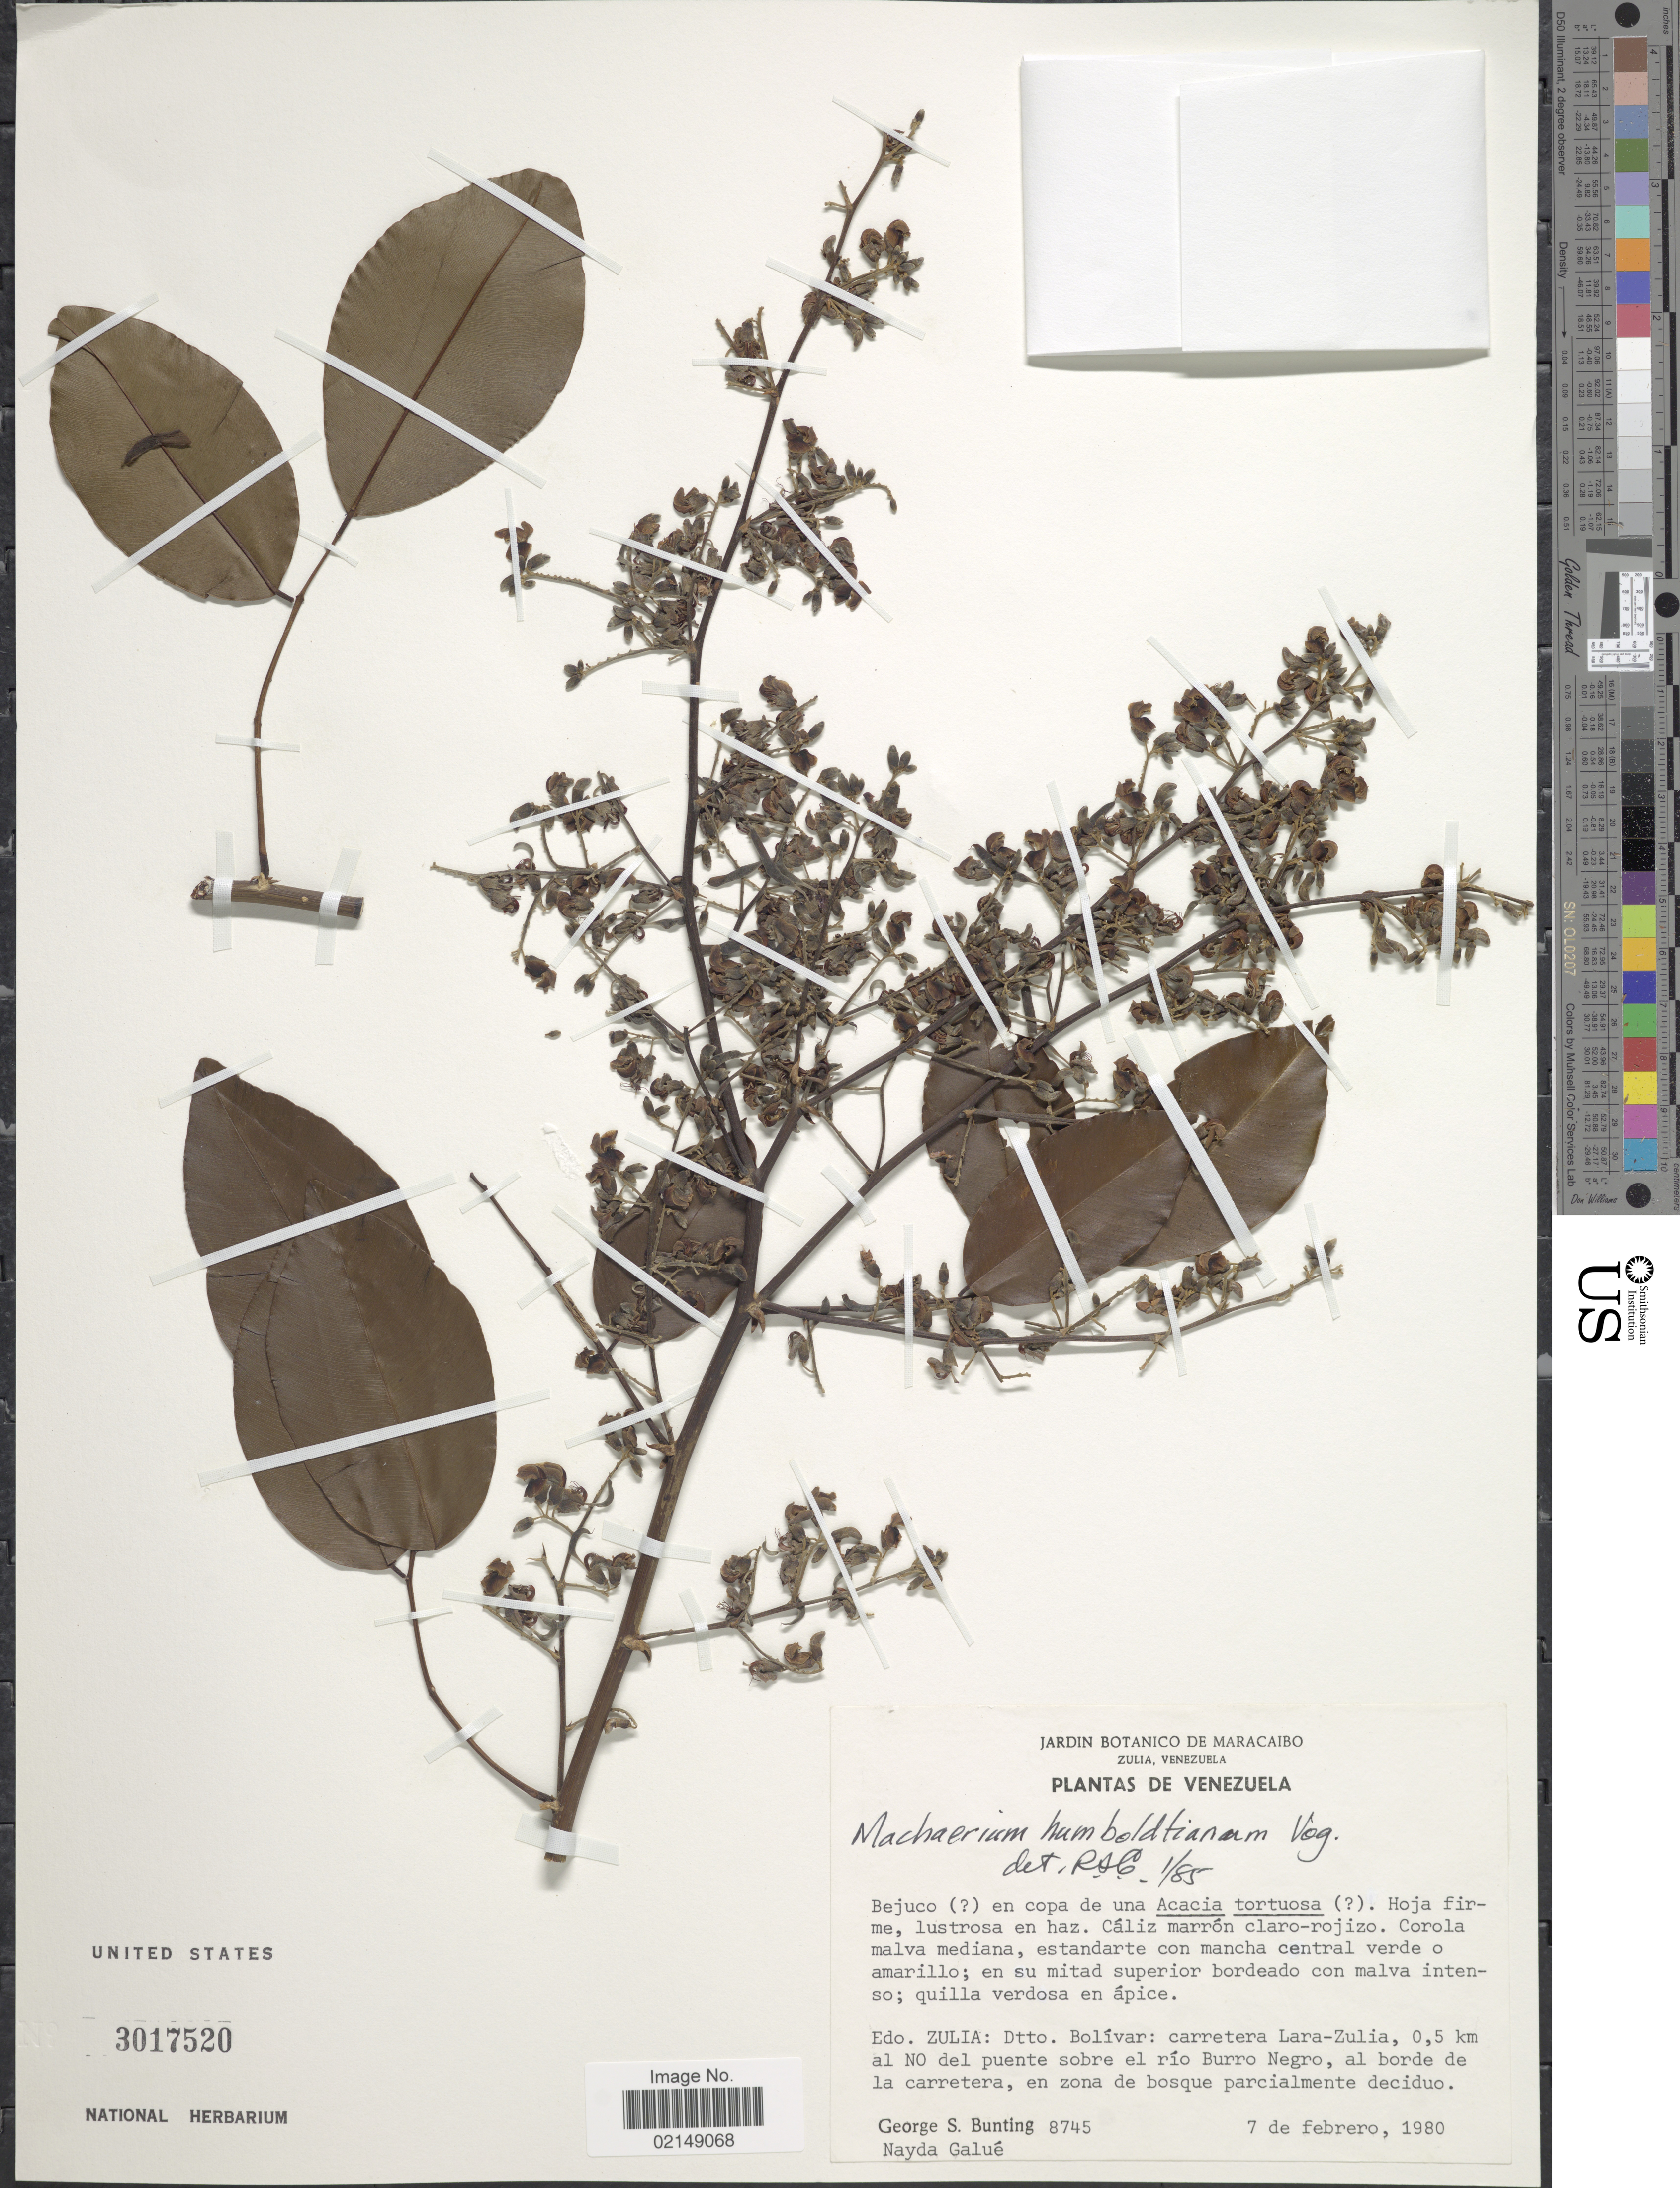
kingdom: Plantae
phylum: Tracheophyta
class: Magnoliopsida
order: Fabales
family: Fabaceae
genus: Machaerium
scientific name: Machaerium humboldtianum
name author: Vogel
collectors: G. S. Bunting & N. Galué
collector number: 8745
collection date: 1980-02-07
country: Venezuela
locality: Edo. Zulia: Dtto. Bolivar: carretera Lara-Zulia, 0.5 km al NO del puente sobre el rio Burro Negro, al borde de la carretera, en zona bosque parcialmente deciduo.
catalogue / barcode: US 3017520